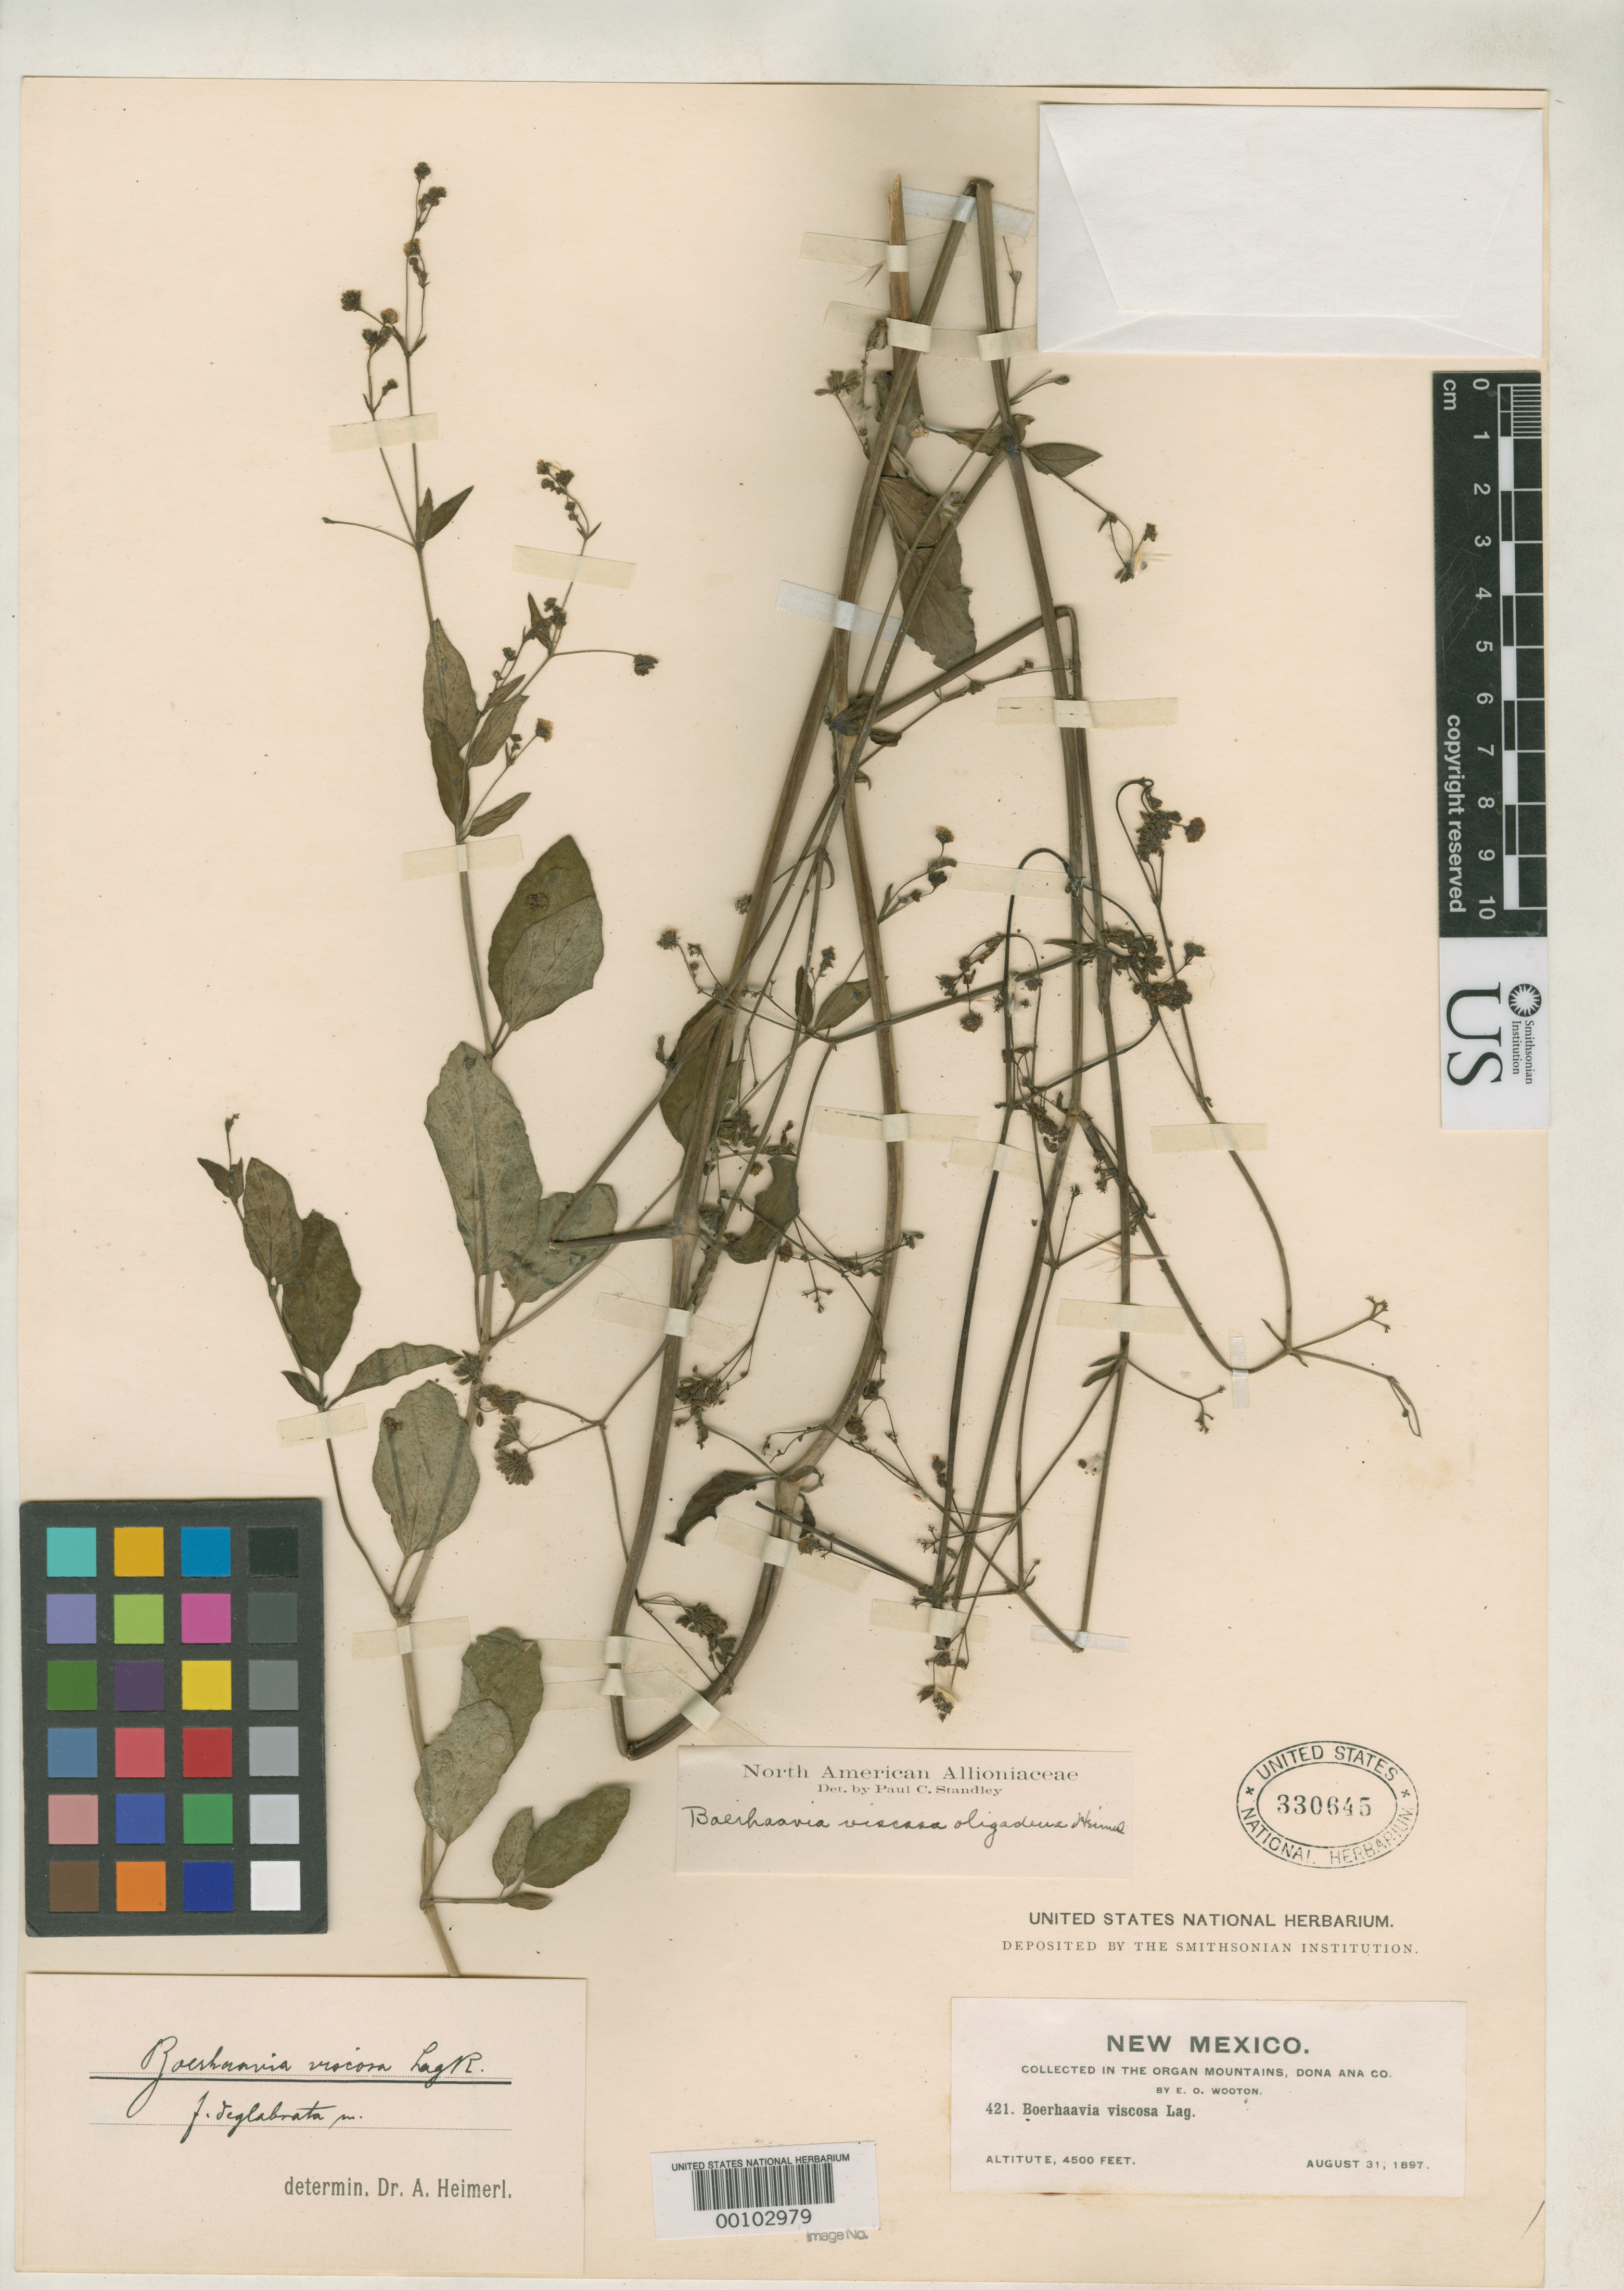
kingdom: Plantae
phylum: Tracheophyta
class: Magnoliopsida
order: Caryophyllales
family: Nyctaginaceae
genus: Boerhavia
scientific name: Boerhavia viscosa f. oligadena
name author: Heimerl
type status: Type Fragment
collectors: E. O. Wooton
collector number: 421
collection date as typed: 31 Aug 1897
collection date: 1897-08-31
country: United States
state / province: New Mexico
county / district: Dona Ana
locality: Organ Mountains; alt. 4500 ft.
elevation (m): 1372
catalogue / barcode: US 330645